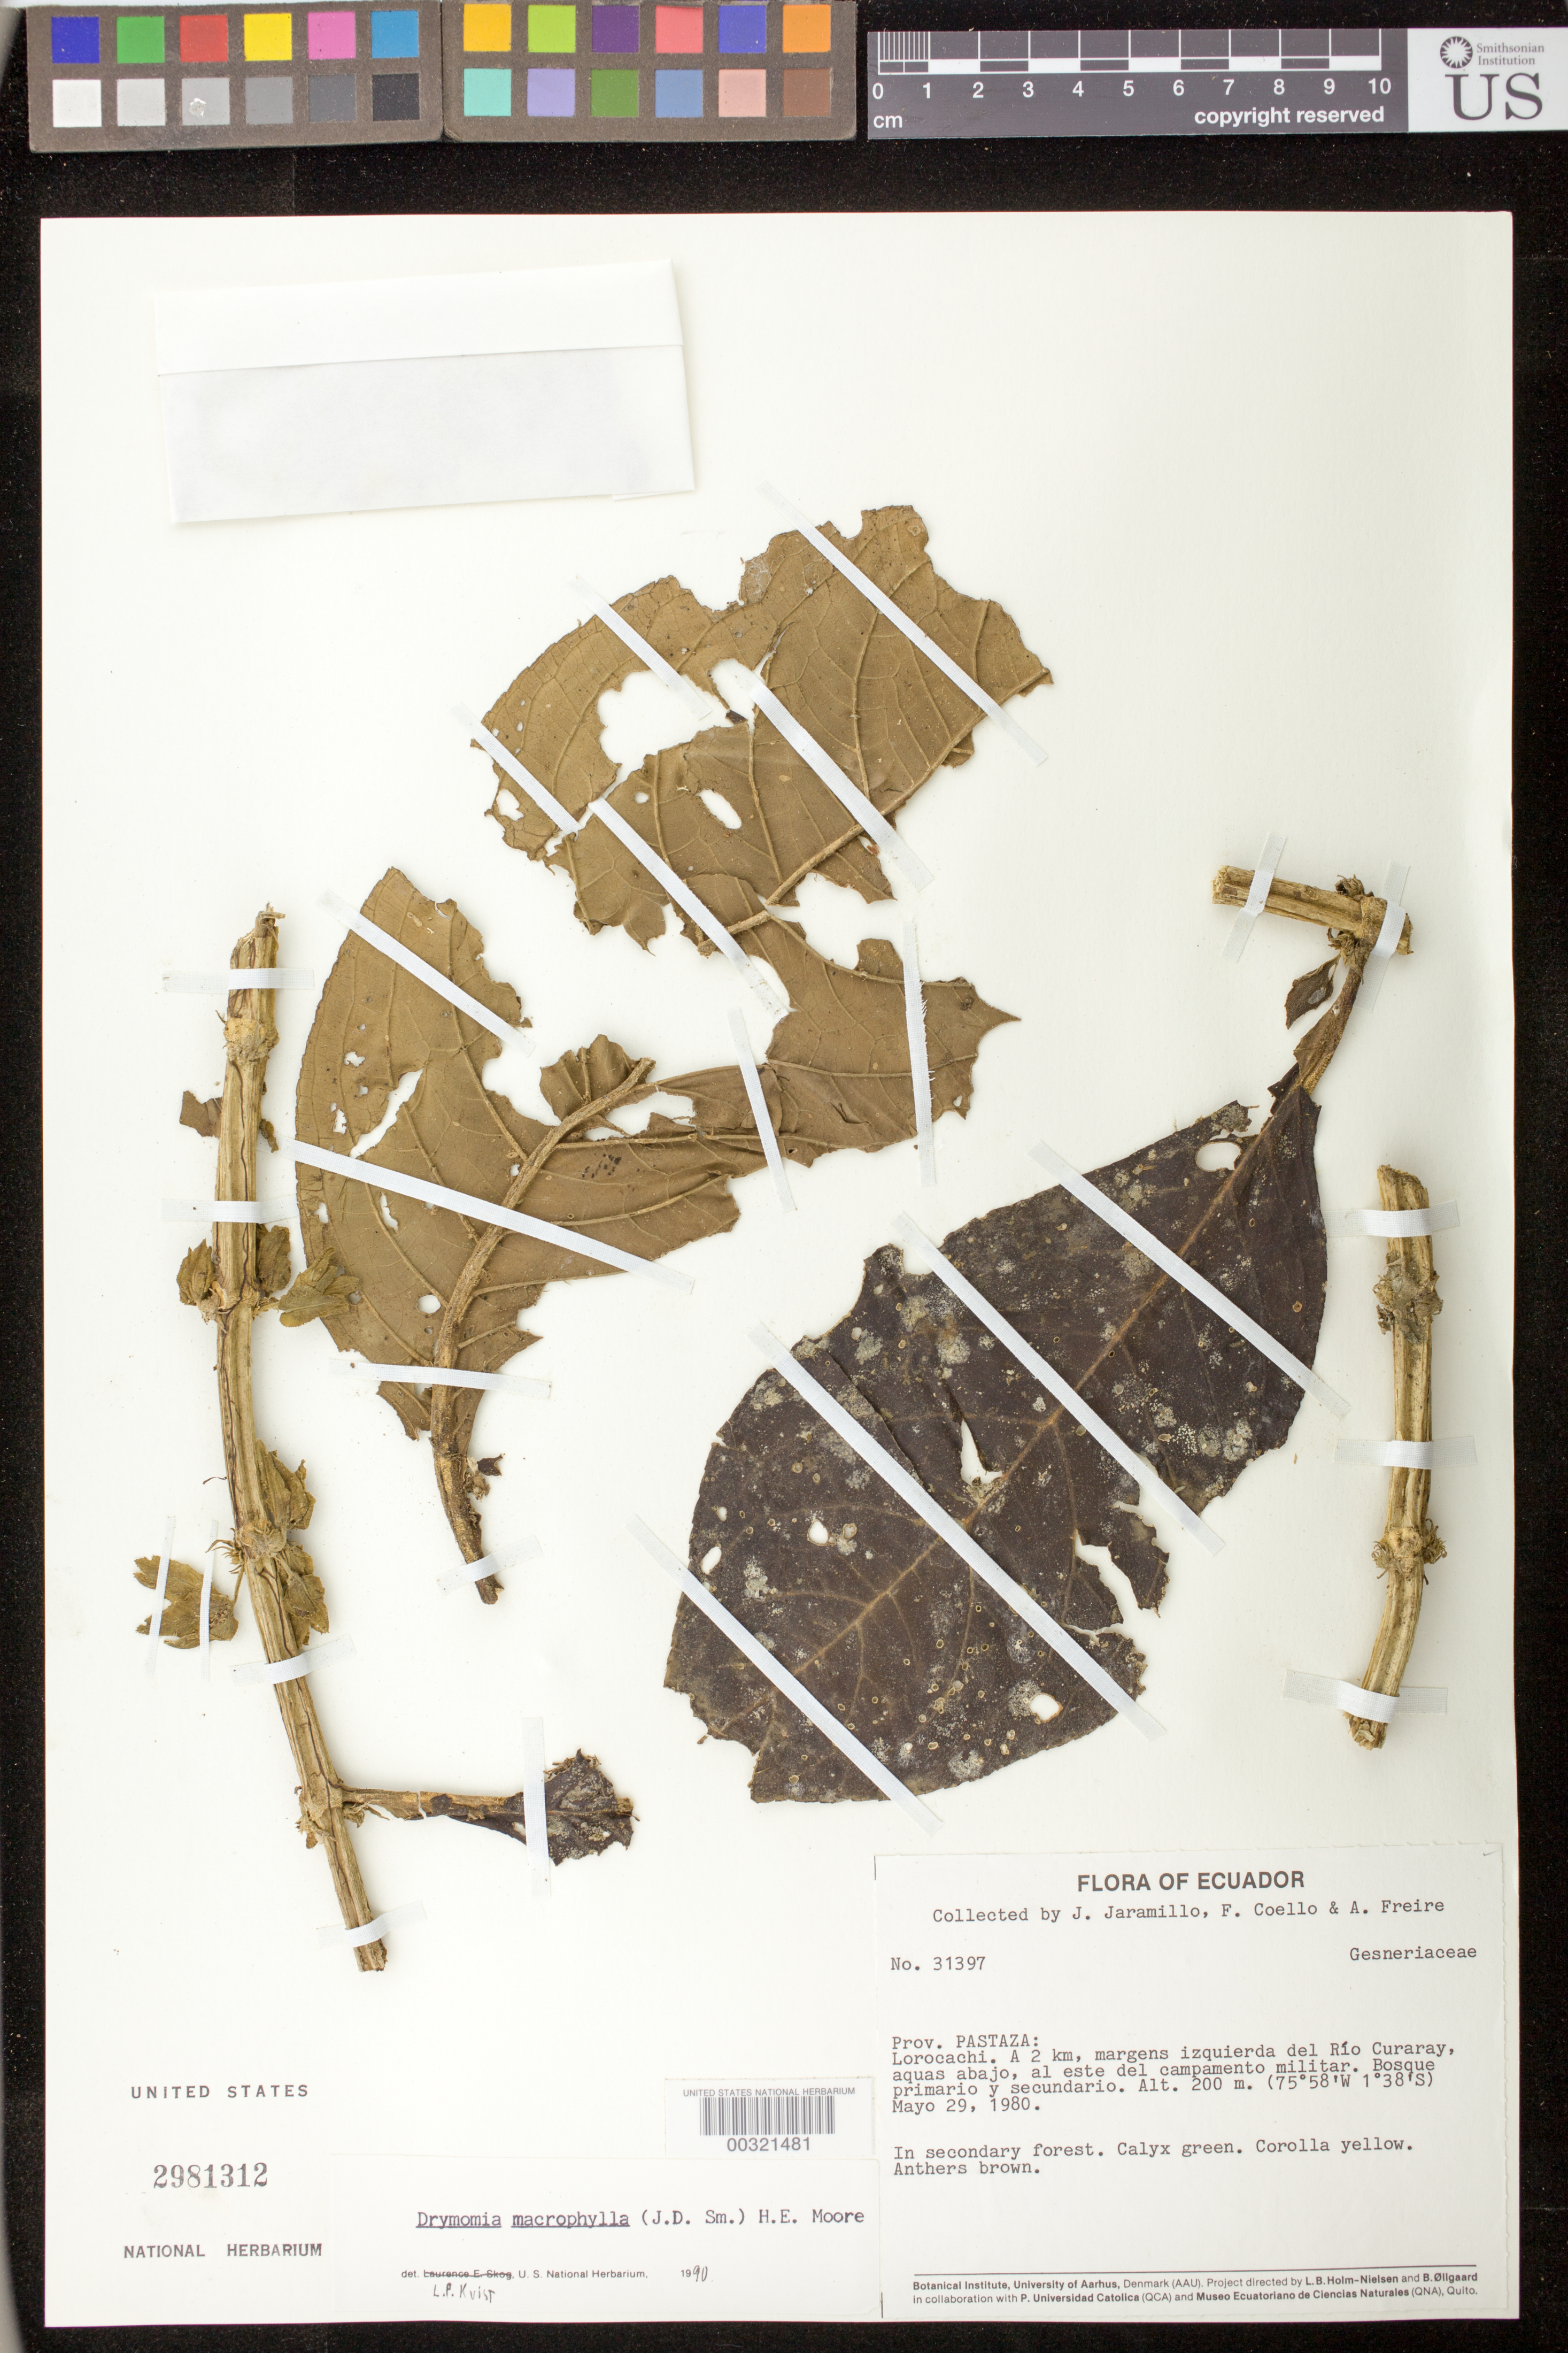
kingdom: Plantae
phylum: Tracheophyta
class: Magnoliopsida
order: Lamiales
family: Gesneriaceae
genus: Drymonia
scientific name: Drymonia macrophylla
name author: (Oerst.) H.E. Moore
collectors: J. L. Jaramillo, F. Coello & A. Freire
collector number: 31397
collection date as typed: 29 May 1980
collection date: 1980-05-29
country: Ecuador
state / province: Pastaza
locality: Lorocachi, 2 km, left banks of Rio Curaray, downstream, E of military encampment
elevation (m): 200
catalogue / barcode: US 2981312